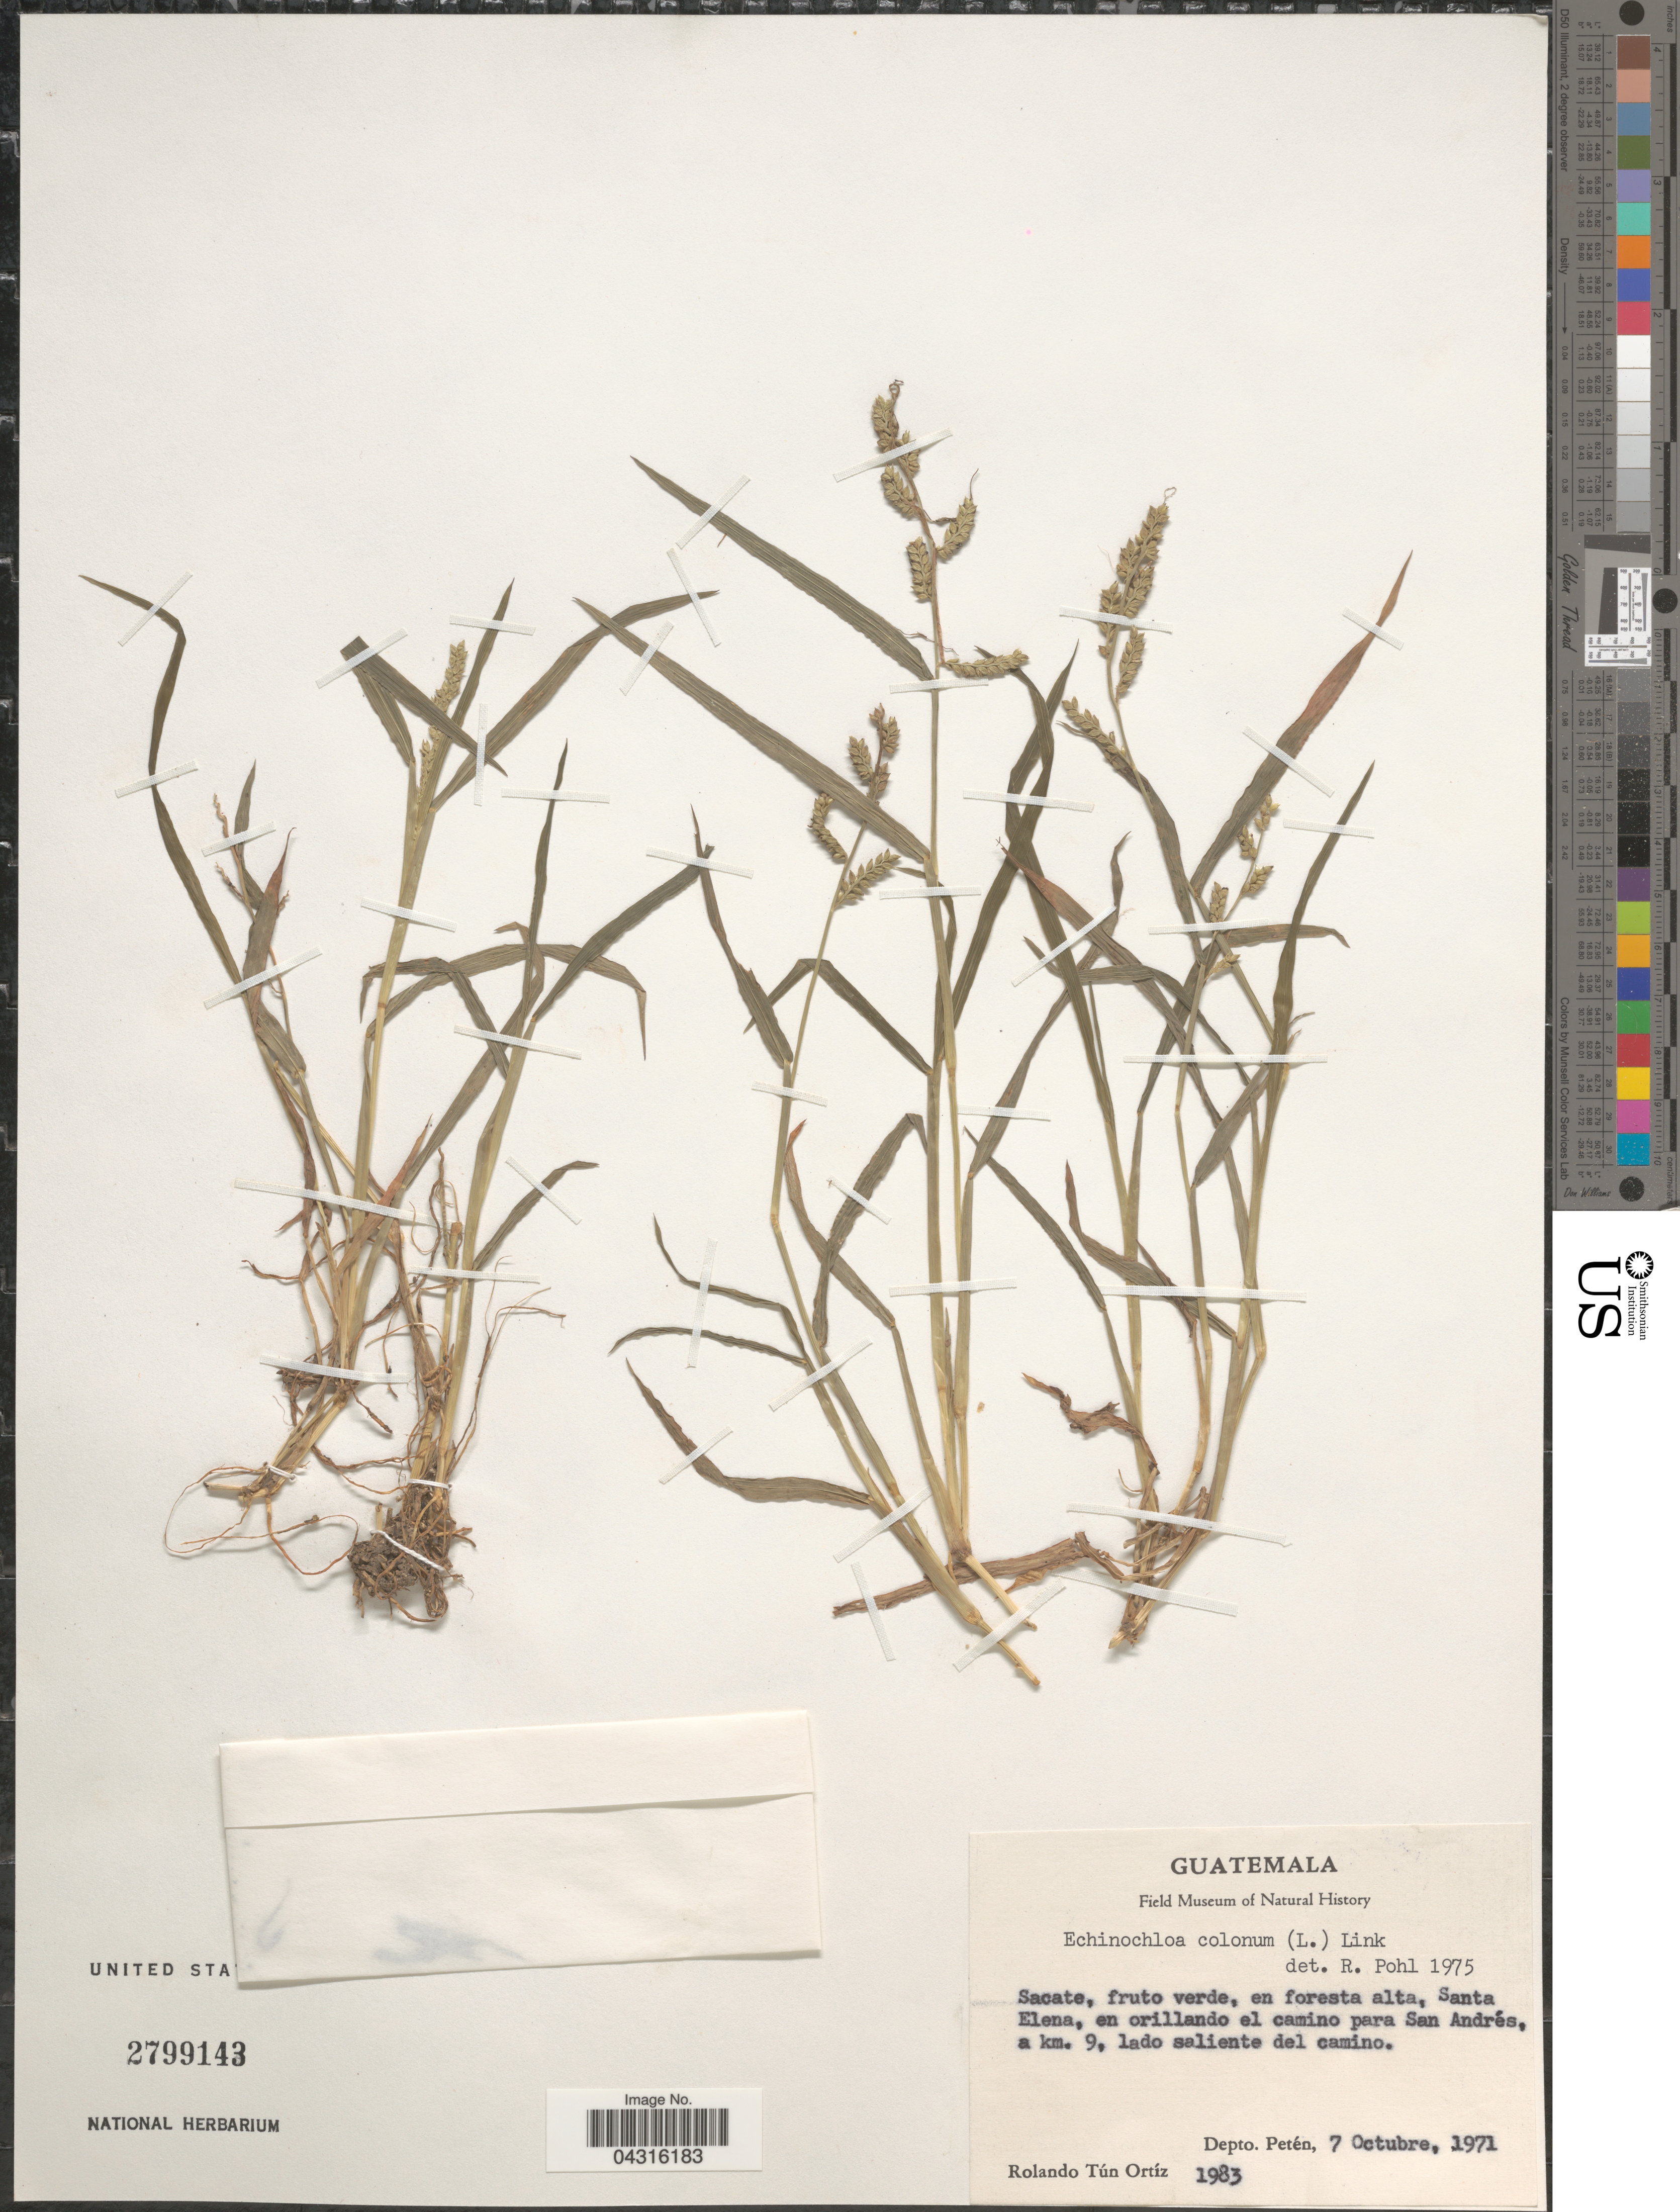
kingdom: Plantae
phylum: Tracheophyta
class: Liliopsida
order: Poales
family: Poaceae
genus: Echinochloa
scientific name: Echinochloa colona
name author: (L.) Link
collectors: R. T. Ortíz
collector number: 1983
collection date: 1971-10-07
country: Guatemala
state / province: El Peten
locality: Santa Elena, en orillando el camino para San Andrés, a km. 9, lado saliente del camino. Depto. Petén.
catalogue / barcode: US 2799143